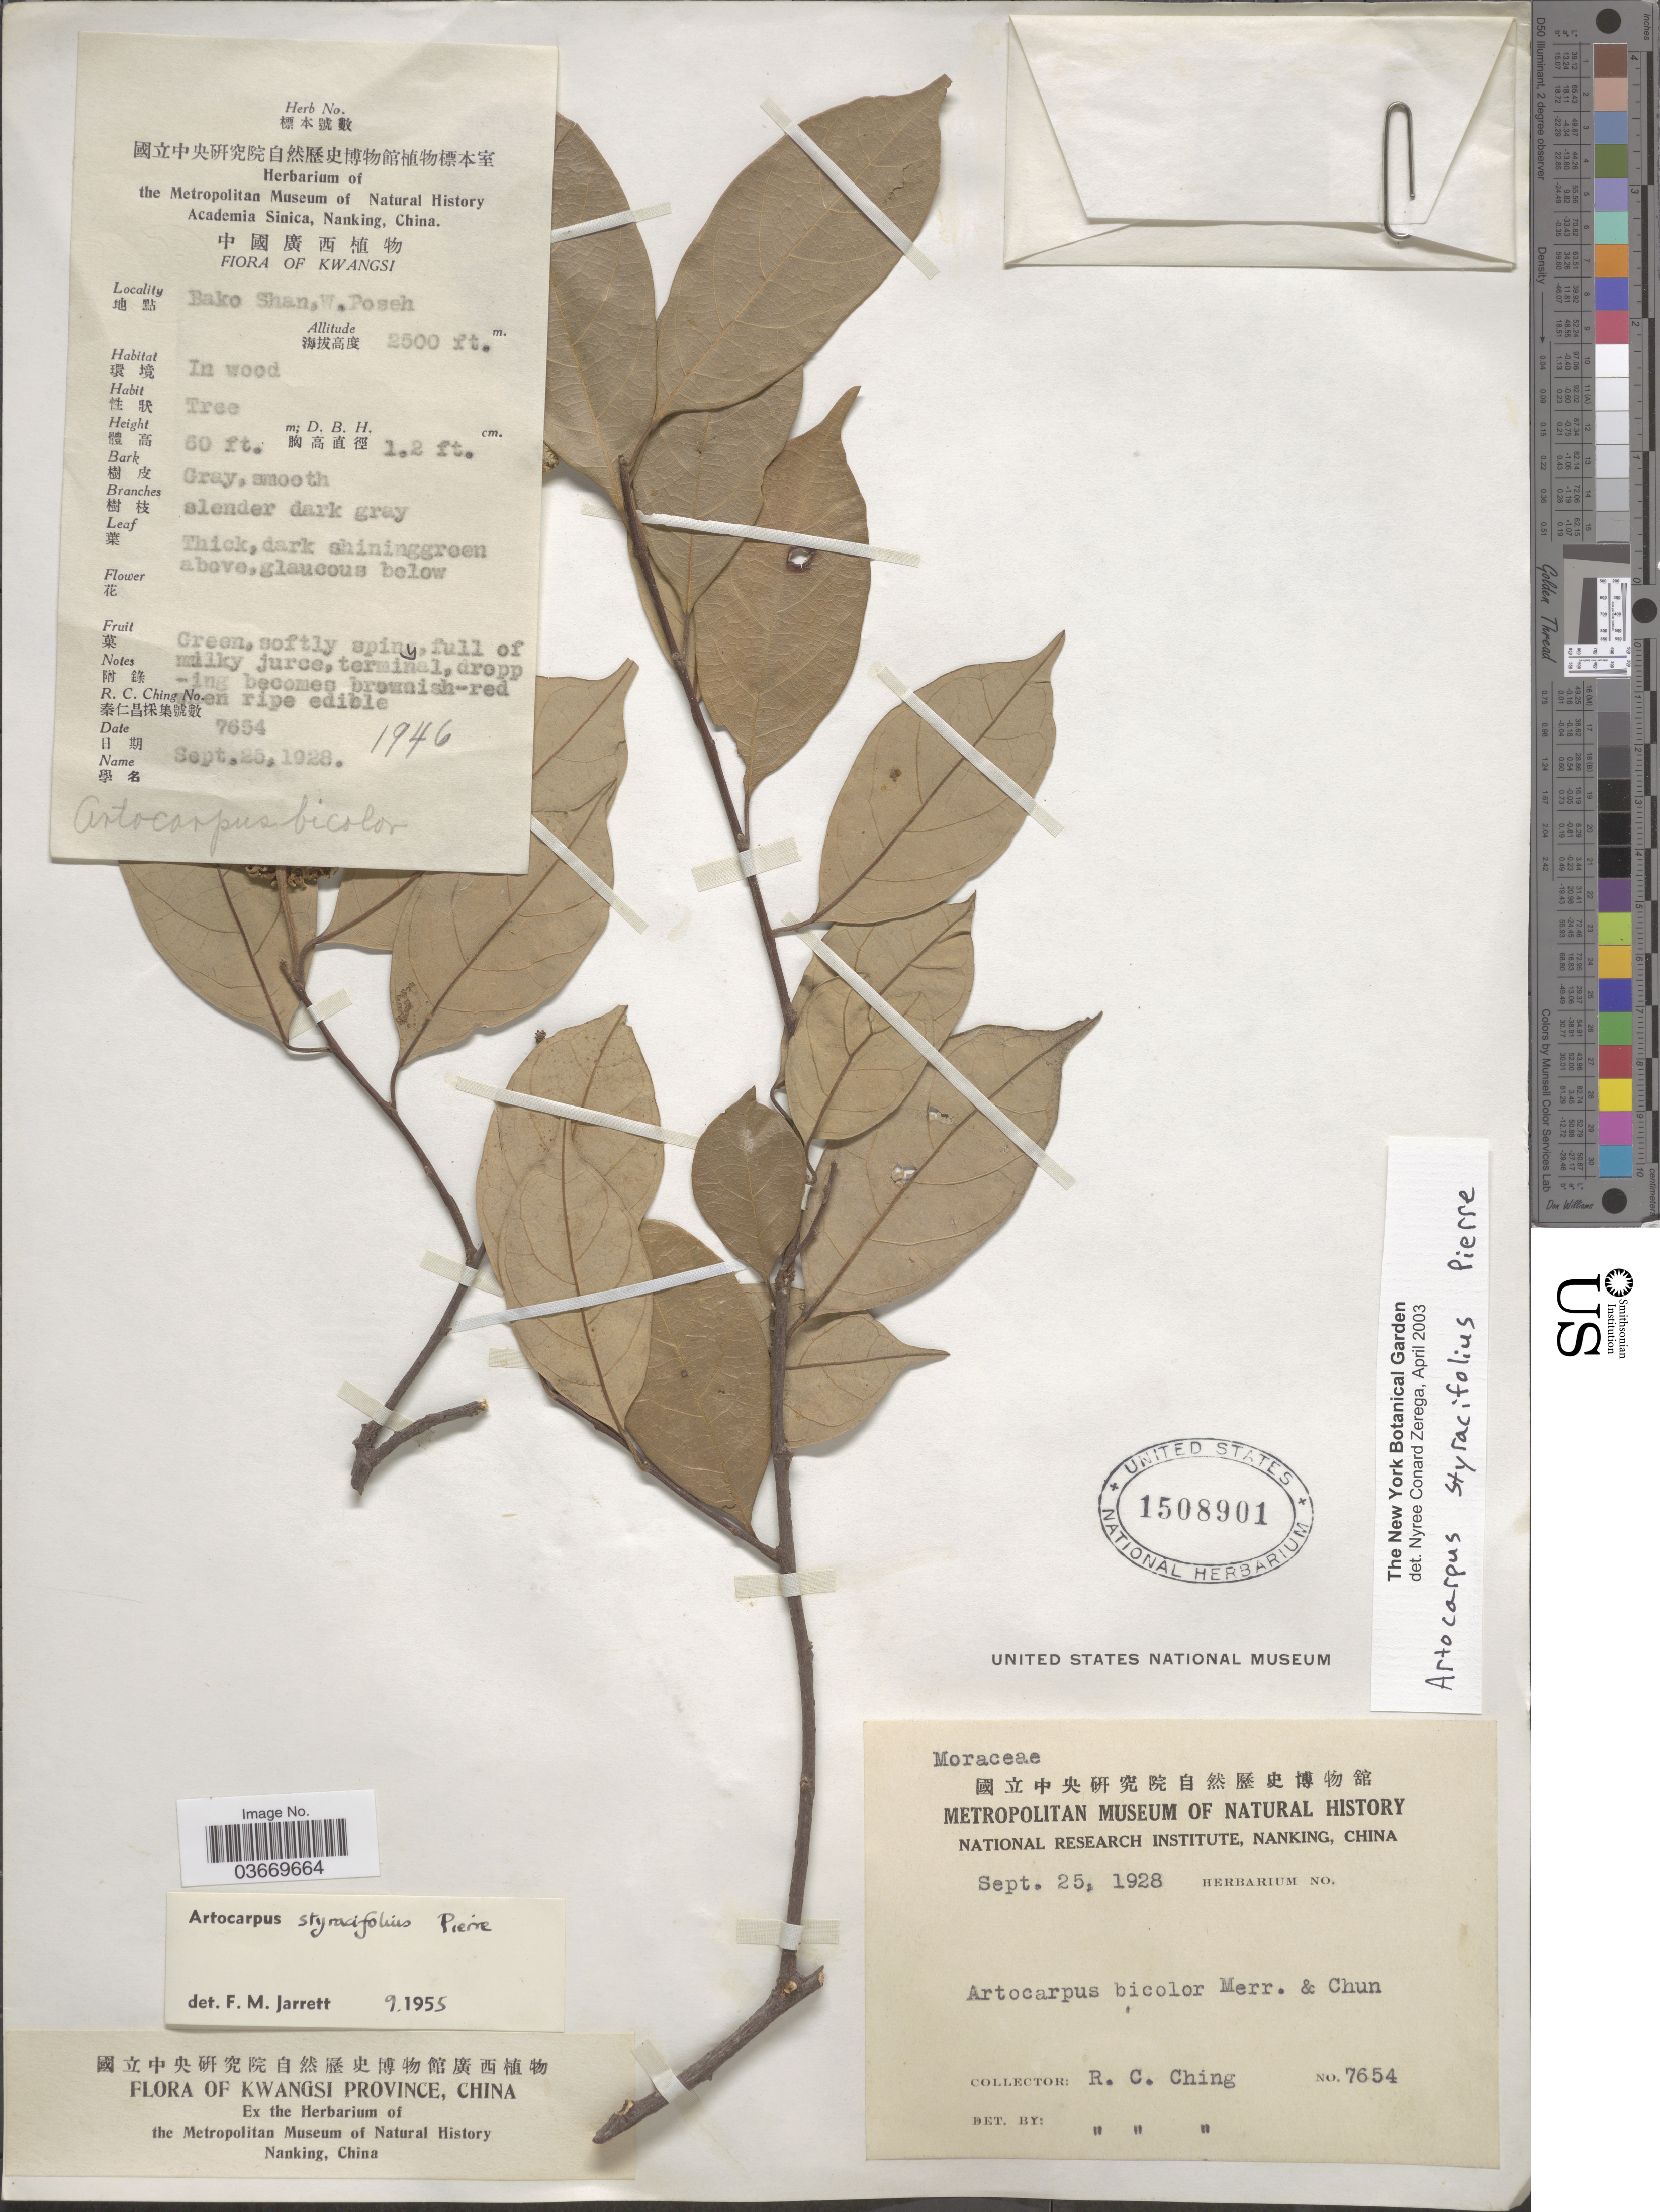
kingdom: Plantae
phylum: Tracheophyta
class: Magnoliopsida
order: Rosales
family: Moraceae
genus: Artocarpus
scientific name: Artocarpus styracifolius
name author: Pierre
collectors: R. C. Ching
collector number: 7654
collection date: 1928-09-25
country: China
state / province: Guangxi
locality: Kwangsi. Bako Shan, W. Poseh.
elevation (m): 762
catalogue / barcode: US 1508901